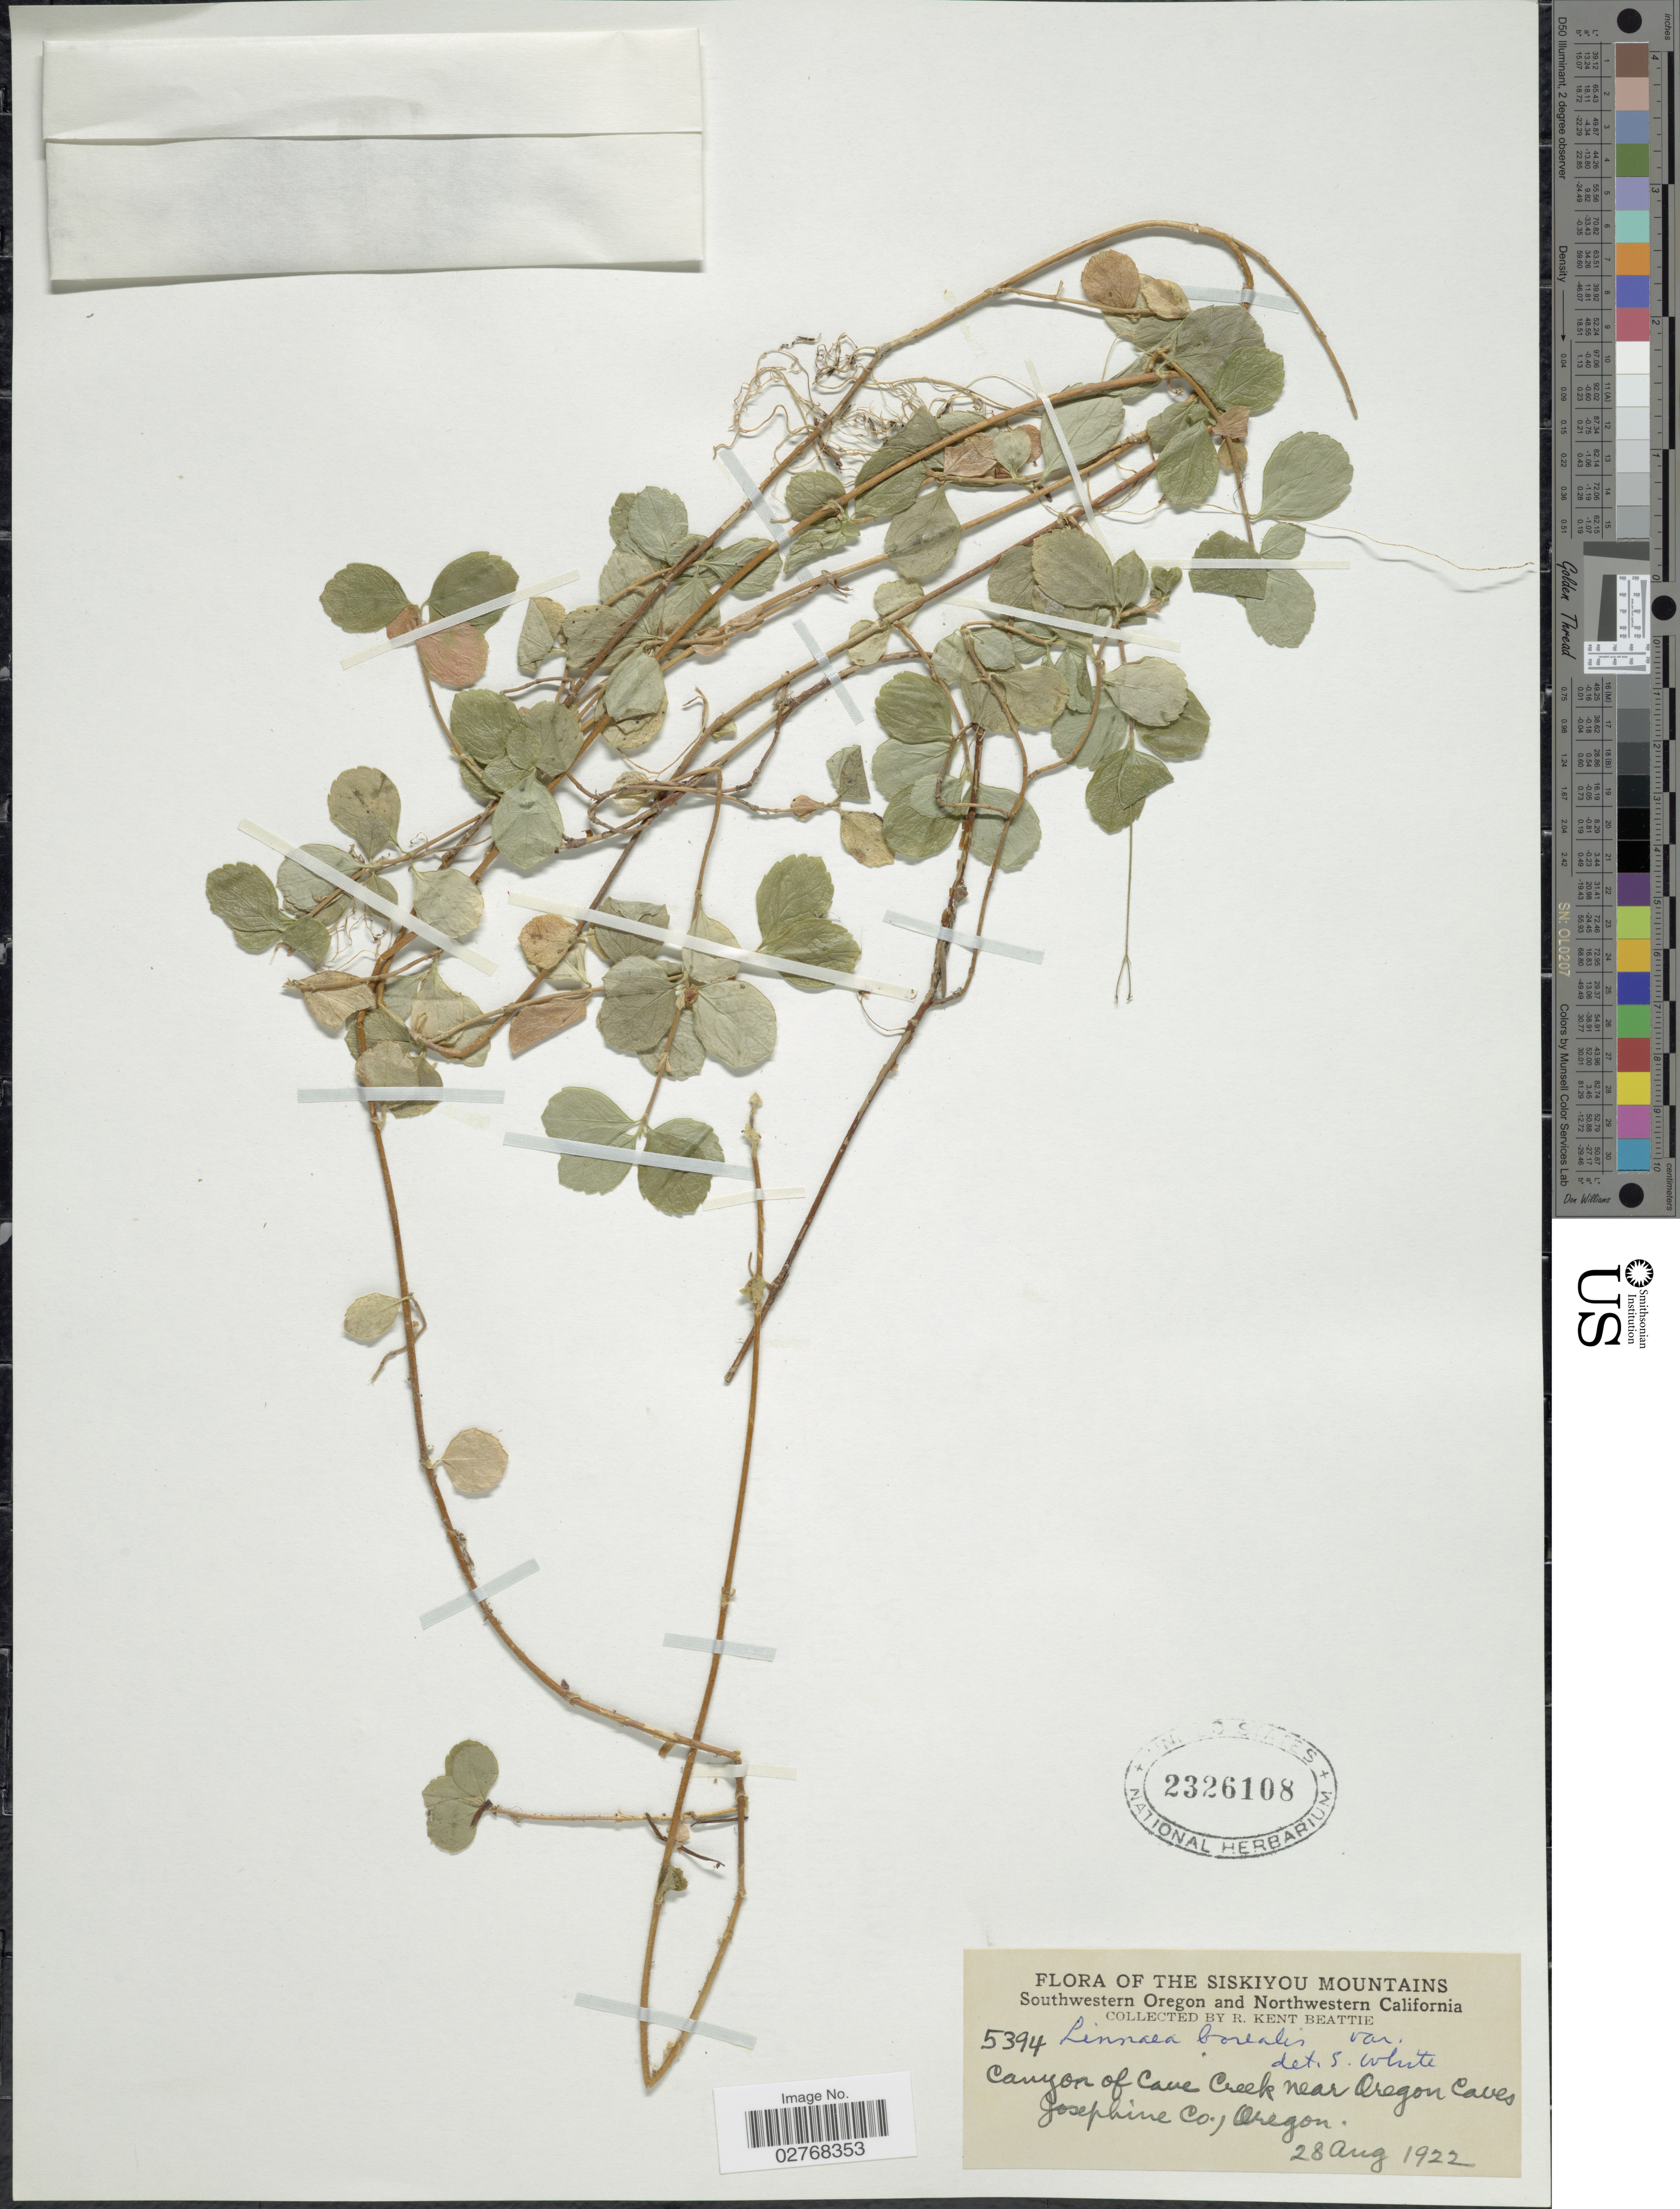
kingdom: Plantae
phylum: Tracheophyta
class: Magnoliopsida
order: Dipsacales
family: Caprifoliaceae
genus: Linnaea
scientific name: Linnaea borealis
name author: L.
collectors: R. K. Beattie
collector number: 5394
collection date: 1922-08-28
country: United States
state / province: Oregon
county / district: Josephine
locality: Siskiyou Mountains. Southwestern Oregon. Canyon of Cave Creek near Oregon Caves, Josephine Co.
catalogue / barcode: US 2326108